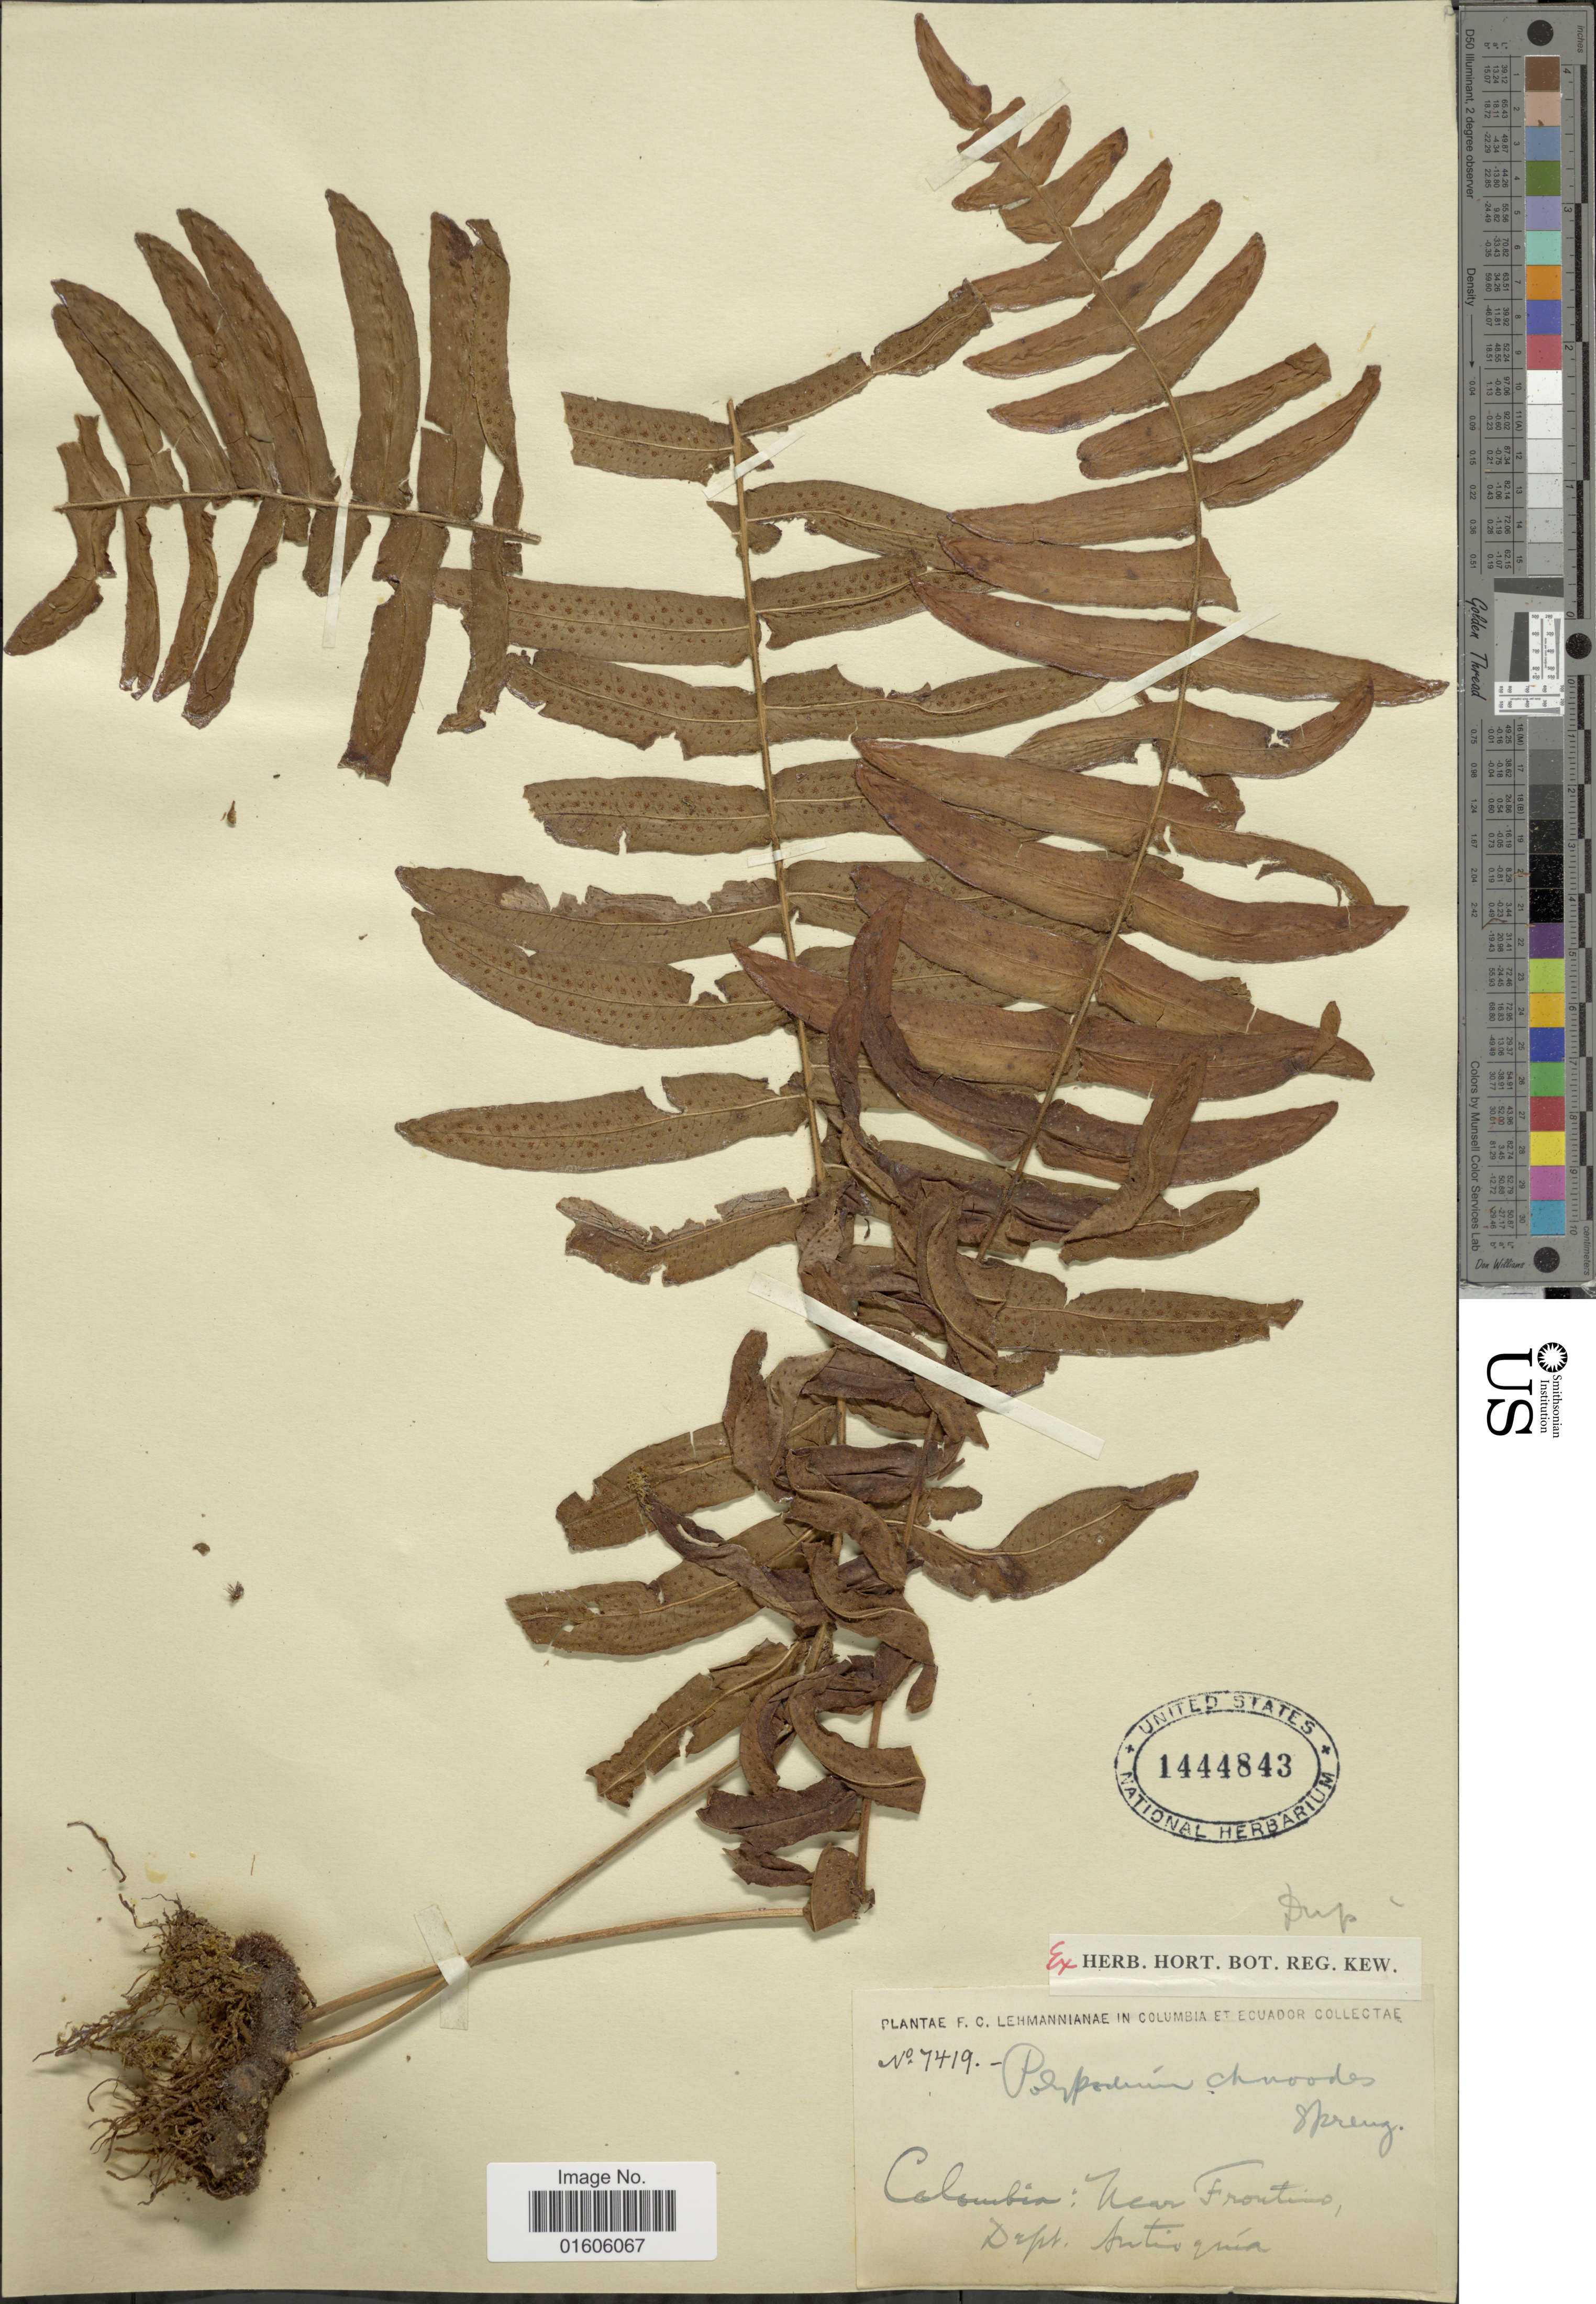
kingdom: Plantae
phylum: Tracheophyta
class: Polypodiopsida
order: Polypodiales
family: Polypodiaceae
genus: Serpocaulon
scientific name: Serpocaulon dissimile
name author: (L.) A.R. Sm.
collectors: F. C. Lehmann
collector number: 7419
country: Colombia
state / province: Antioquia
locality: Columbia: Near Frontino, Dept. Antioqúa.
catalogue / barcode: US 1444843